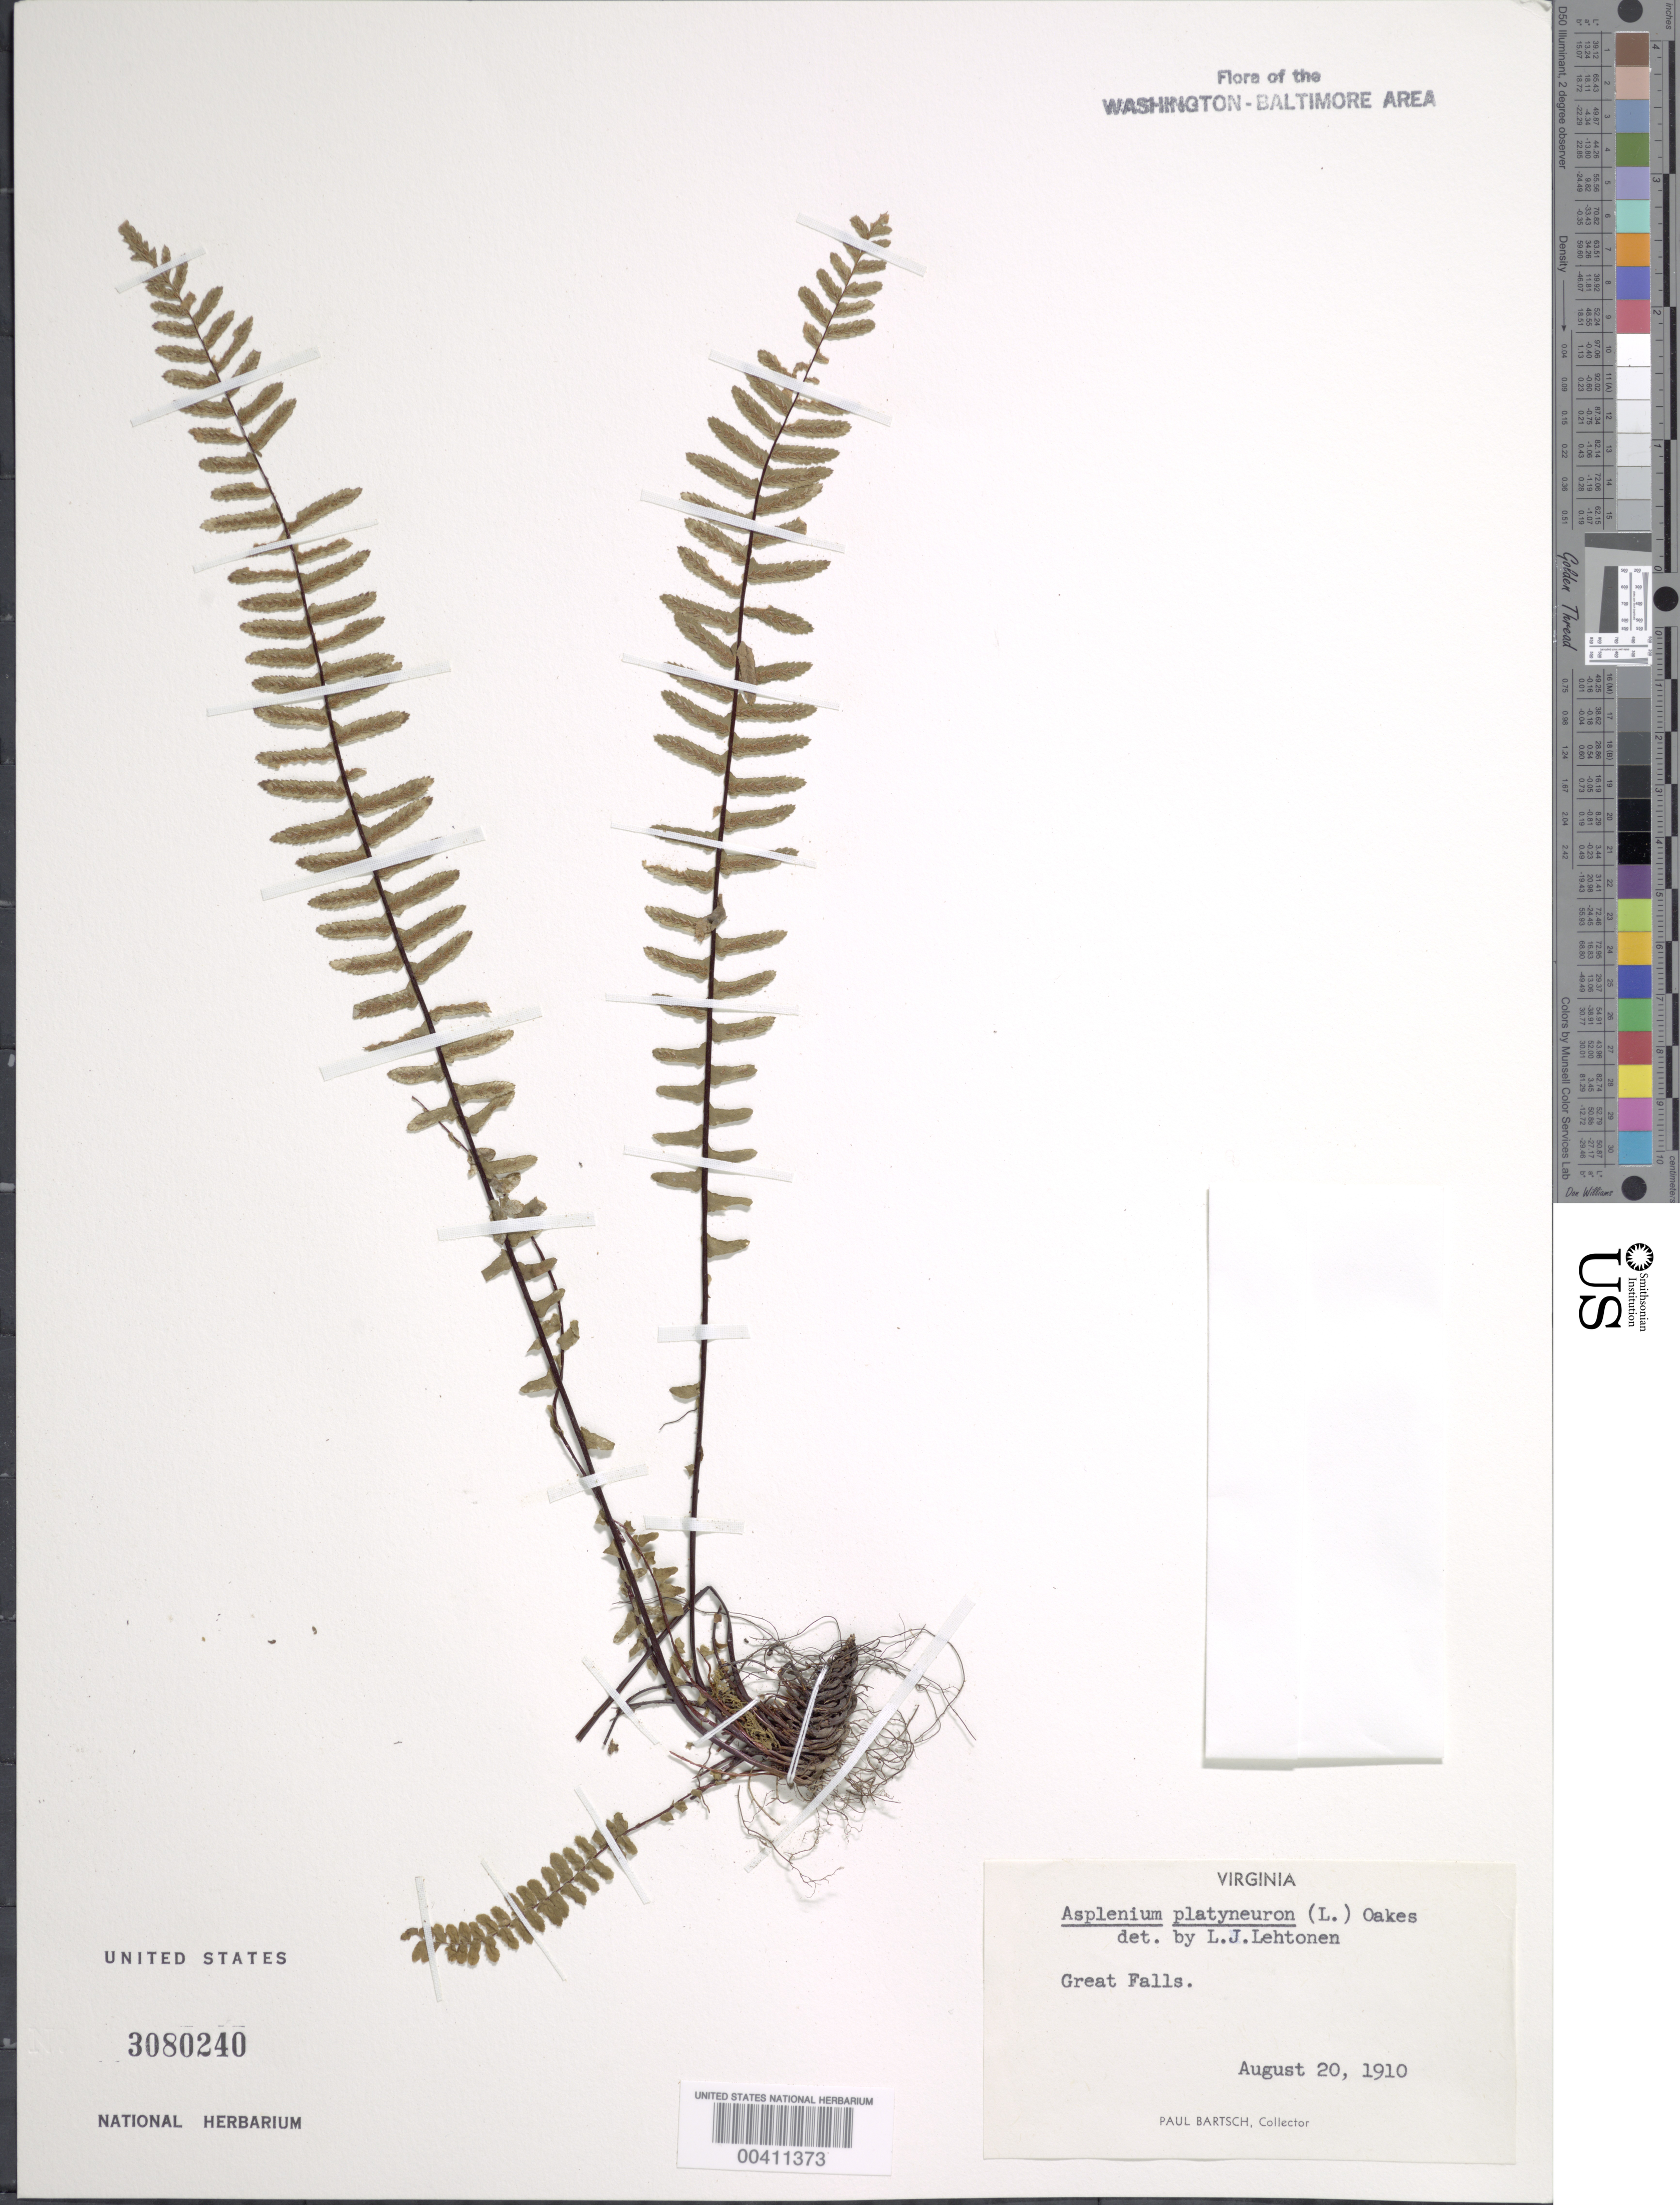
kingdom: Plantae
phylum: Tracheophyta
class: Polypodiopsida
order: Polypodiales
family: Aspleniaceae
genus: Asplenium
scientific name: Asplenium platyneuron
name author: (L.) Britton, Stearns & Poggenb.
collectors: P. Bartsch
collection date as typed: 20 Aug 1910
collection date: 1910-08-20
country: United States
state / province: Virginia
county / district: Fairfax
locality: Great Falls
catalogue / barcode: US 3080240